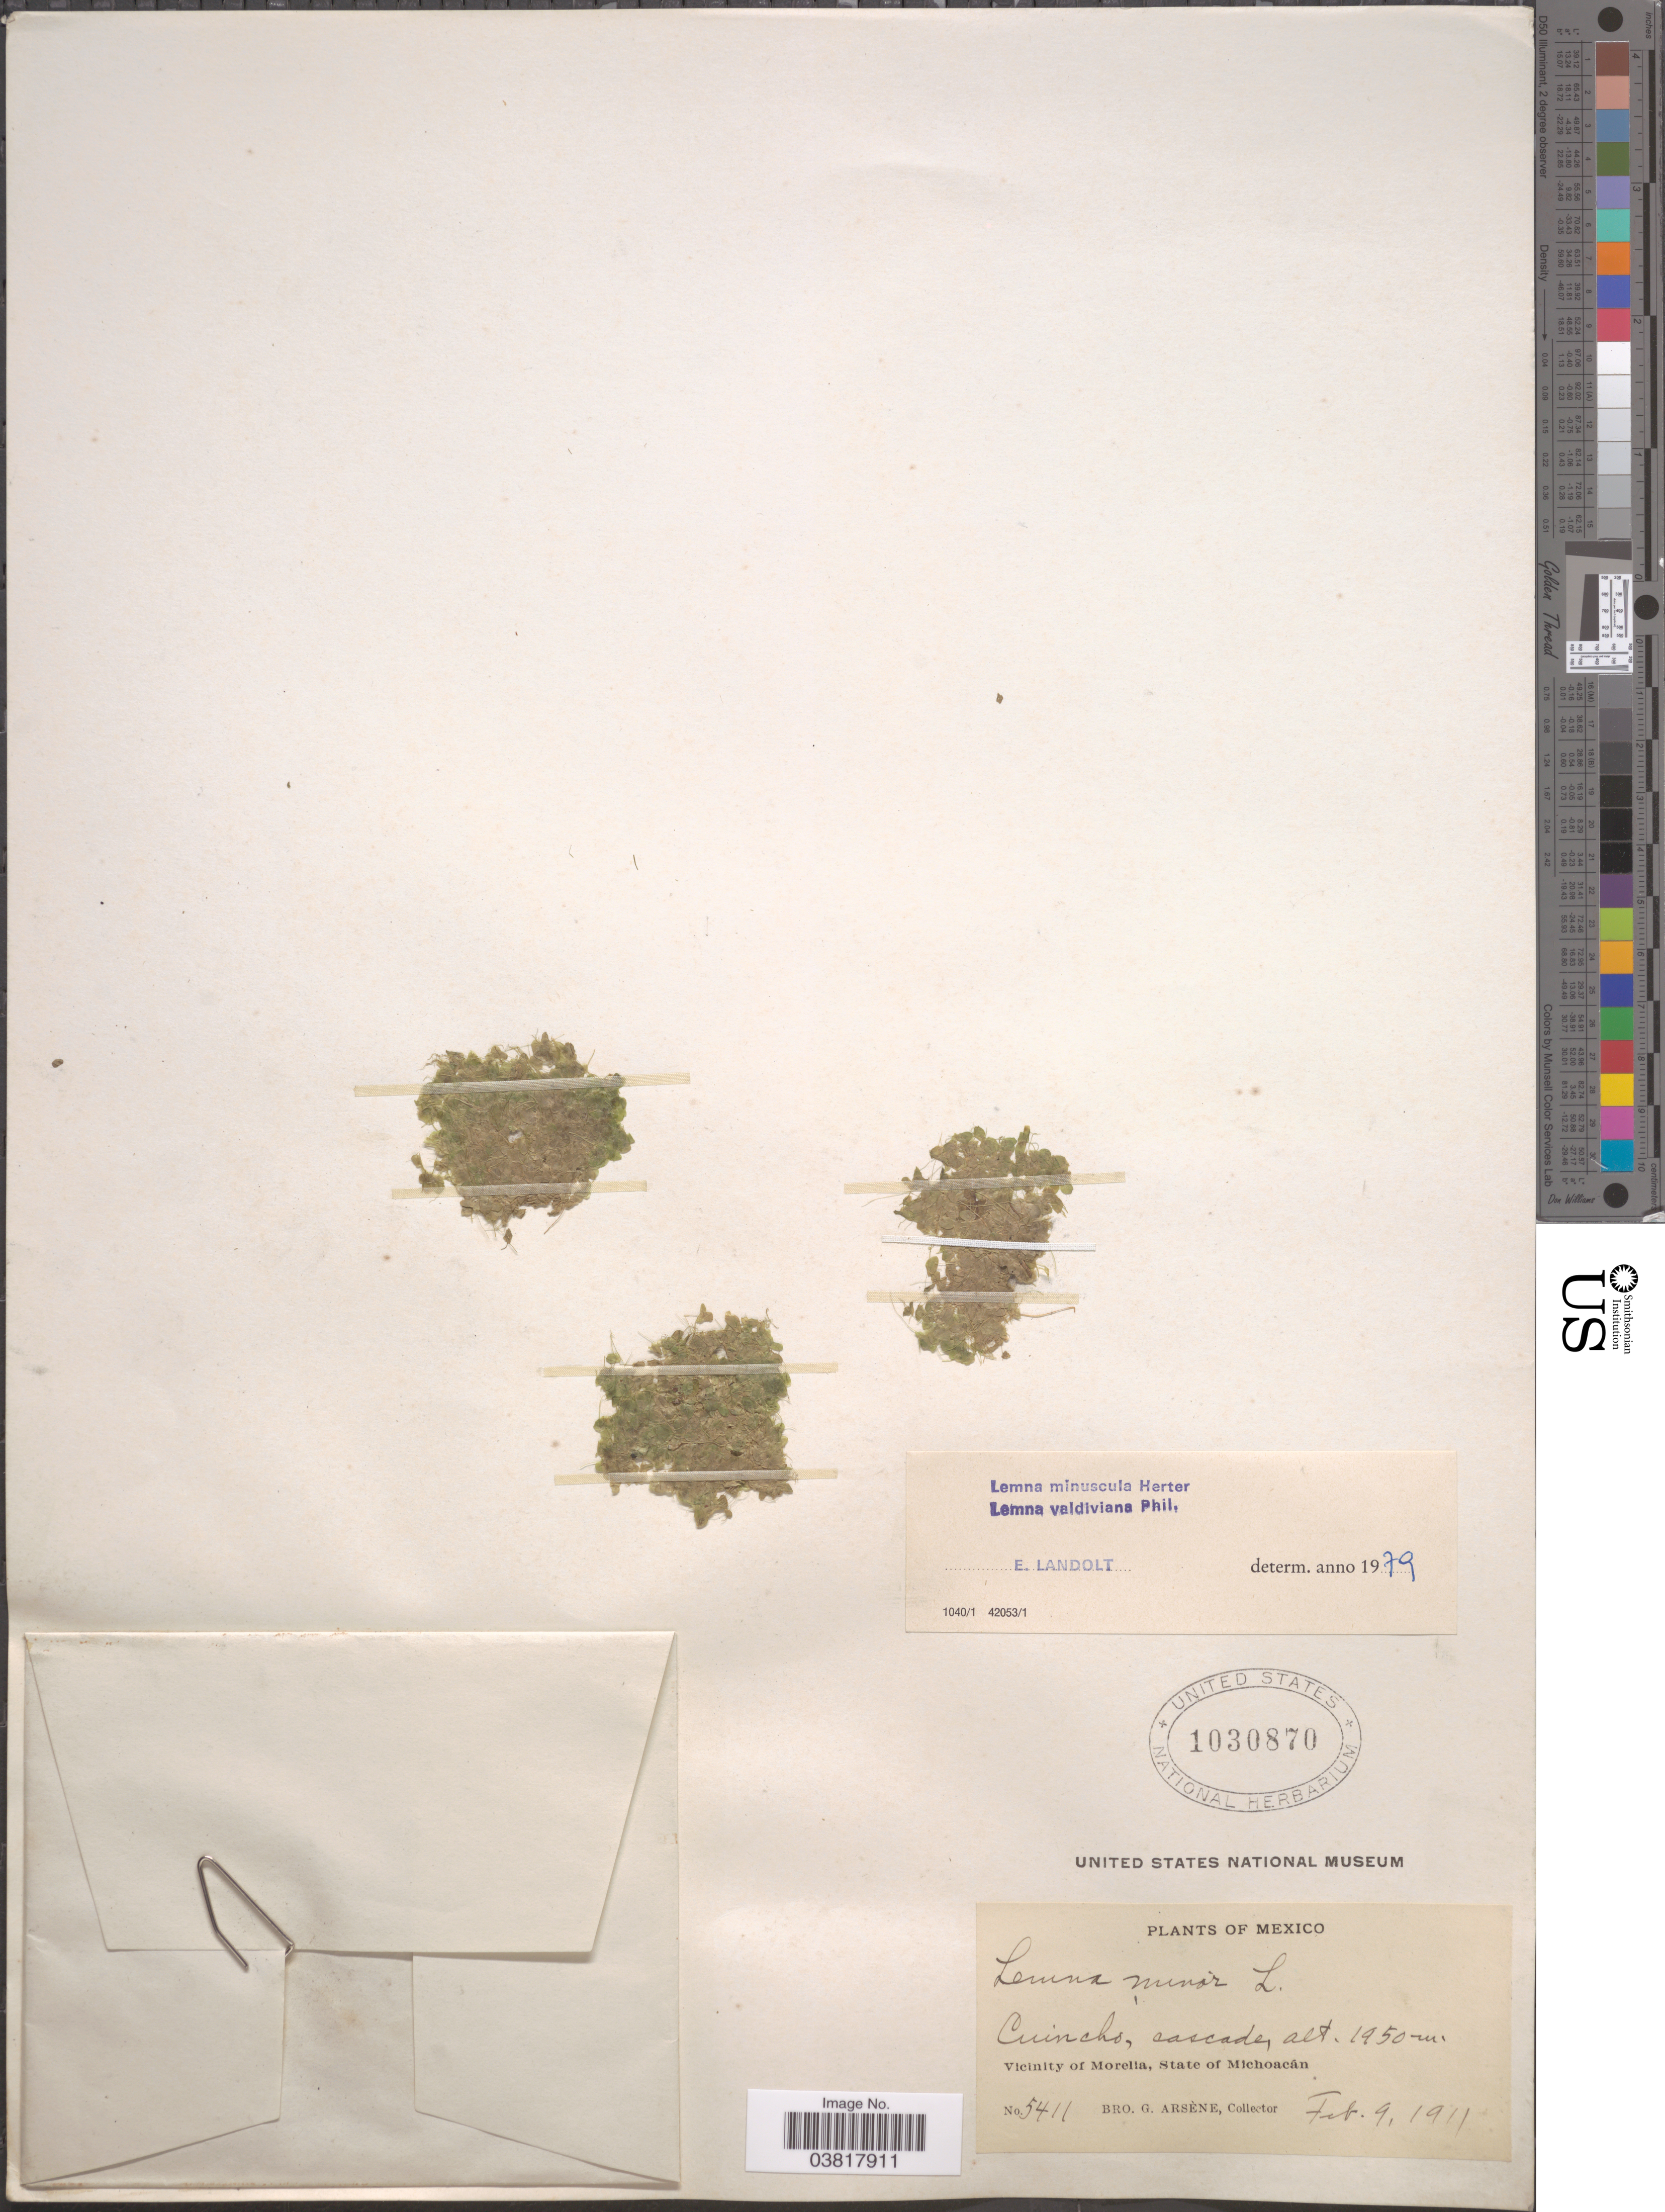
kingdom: Plantae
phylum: Tracheophyta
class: Liliopsida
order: Alismatales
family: Araceae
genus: Lemna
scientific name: Lemna minuscula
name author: Herter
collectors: Bro. G. Arsène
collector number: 5411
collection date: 1911-02-09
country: Mexico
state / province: Michoacán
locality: Cuincho, cascade. Vicinity of Morelia.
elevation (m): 1950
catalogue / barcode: US 1030870